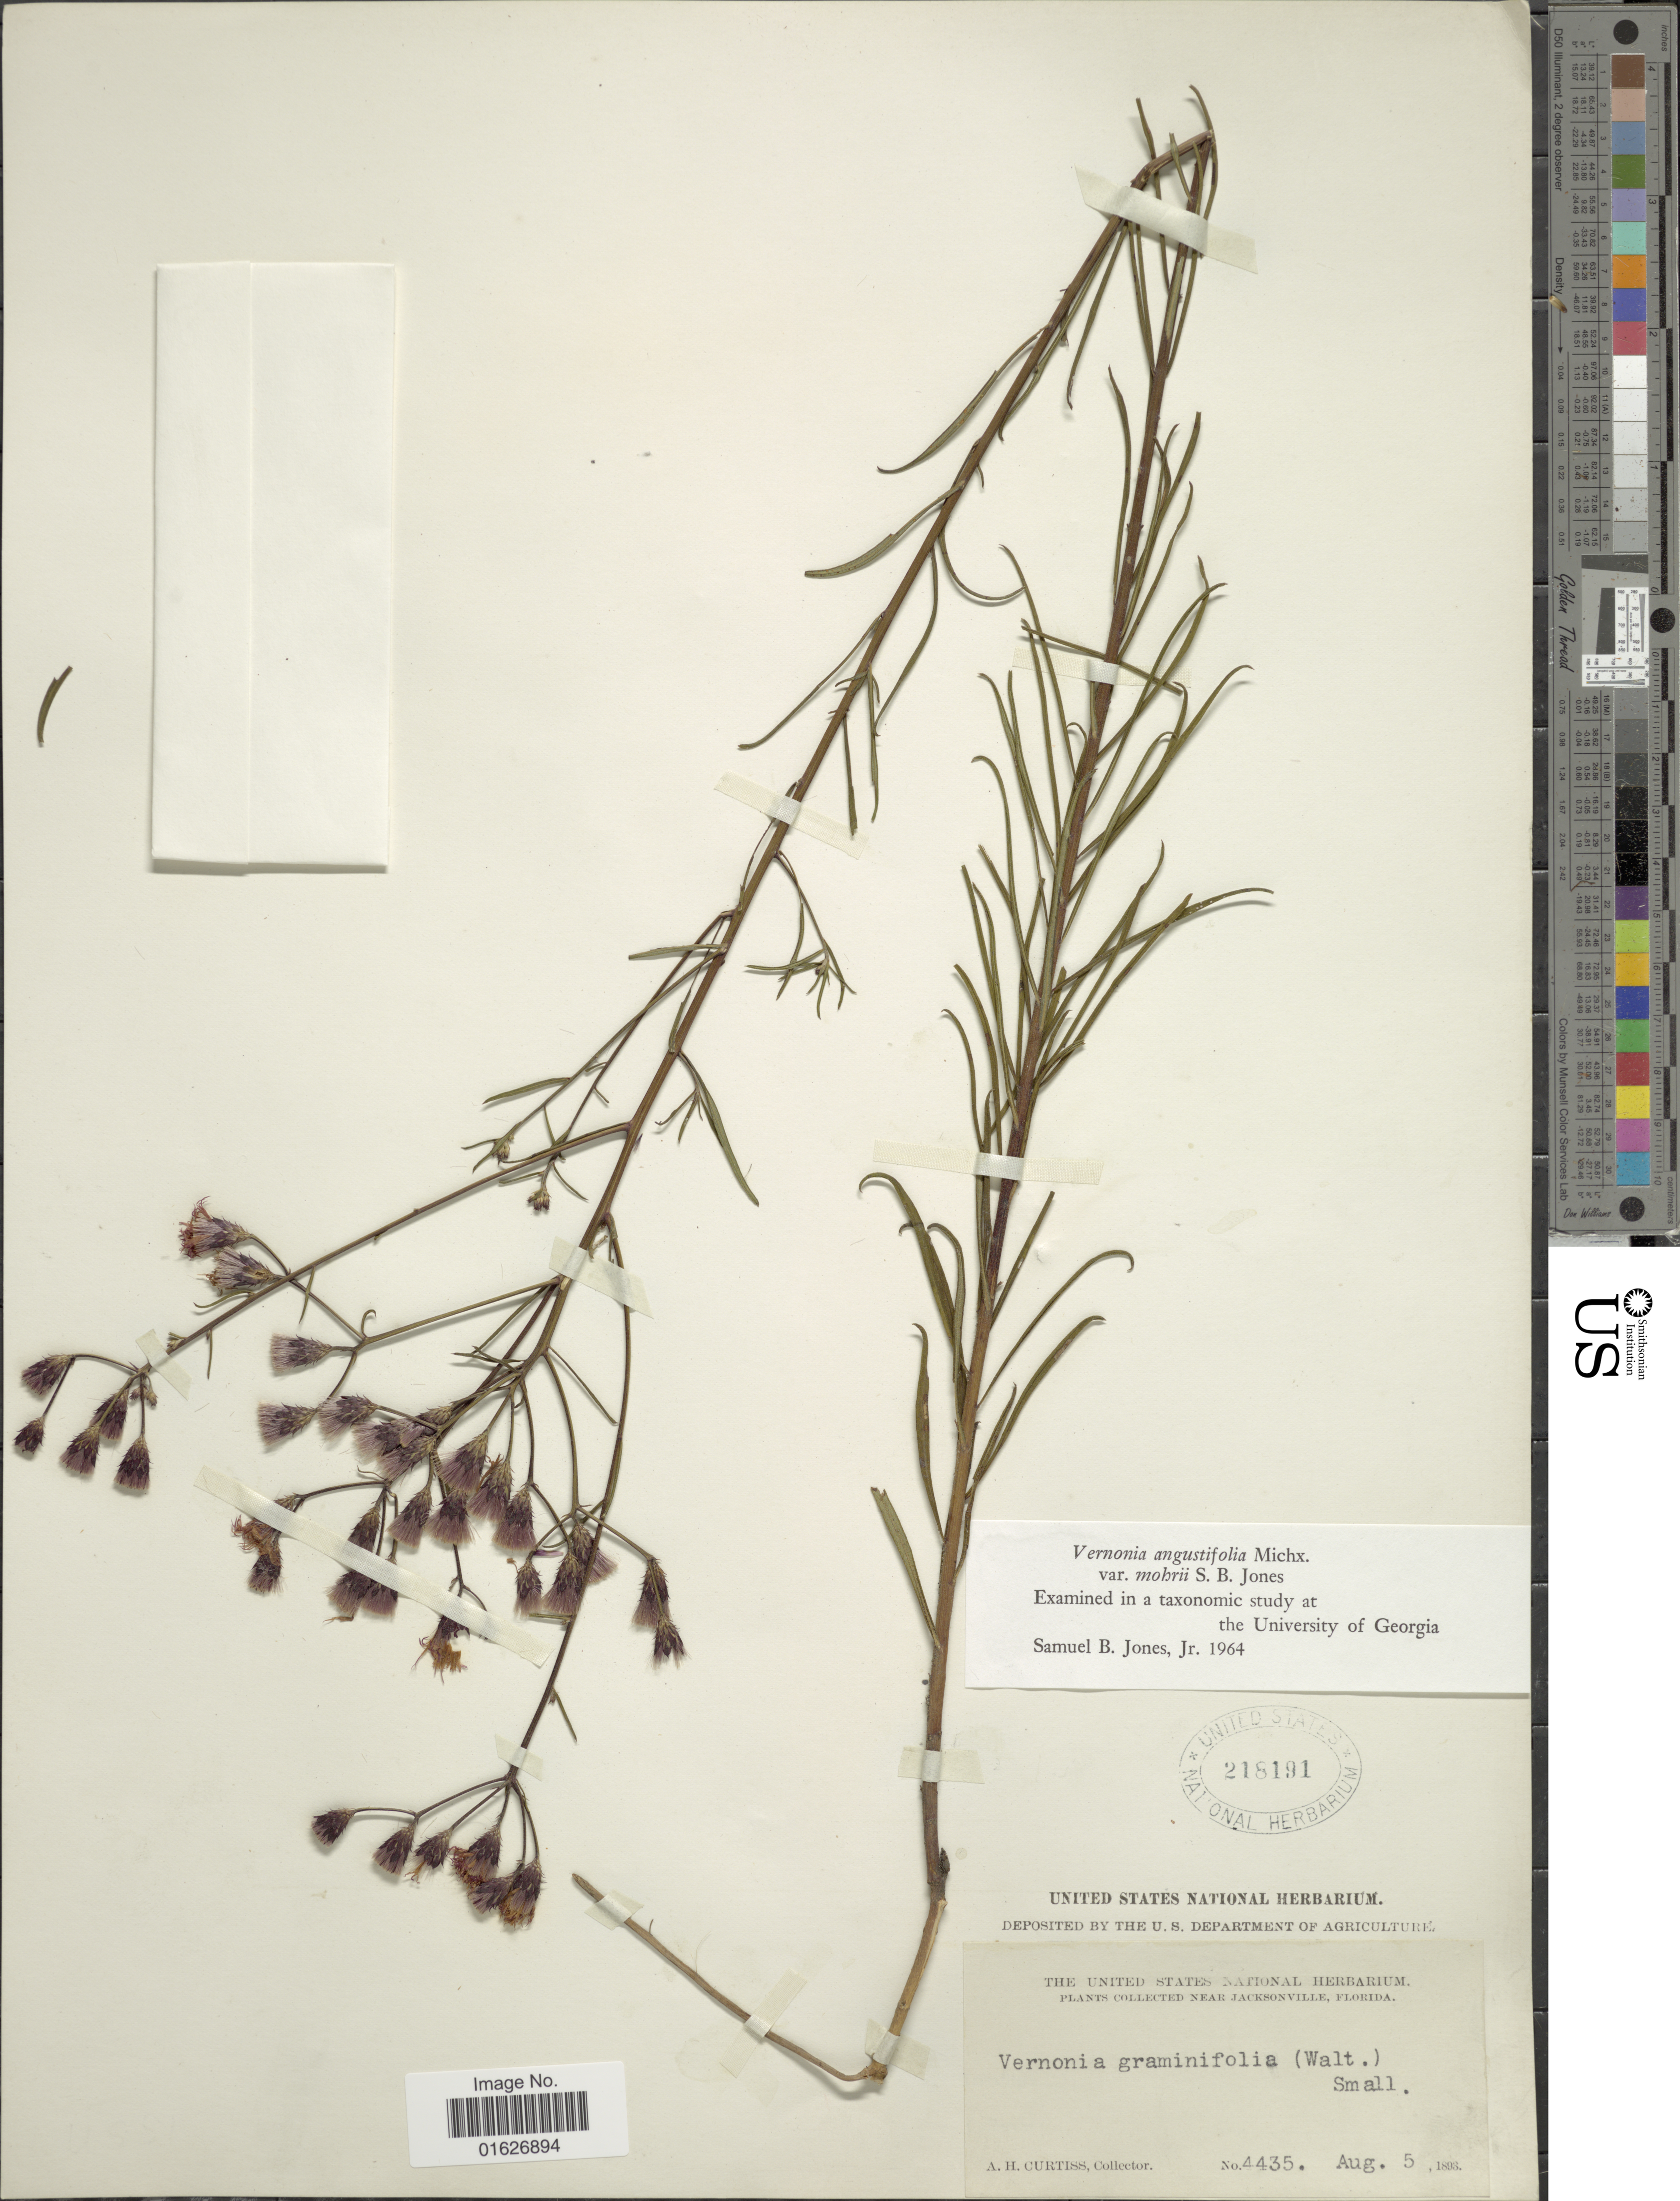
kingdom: Plantae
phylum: Tracheophyta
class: Magnoliopsida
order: Asterales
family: Asteraceae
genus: Vernonia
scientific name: Vernonia angustifolia var. mohrii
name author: S.B. Jones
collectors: A. H. Curtiss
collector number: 4435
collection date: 1893-08-05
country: United States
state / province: Florida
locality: Near Jacksonville.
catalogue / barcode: US 218191